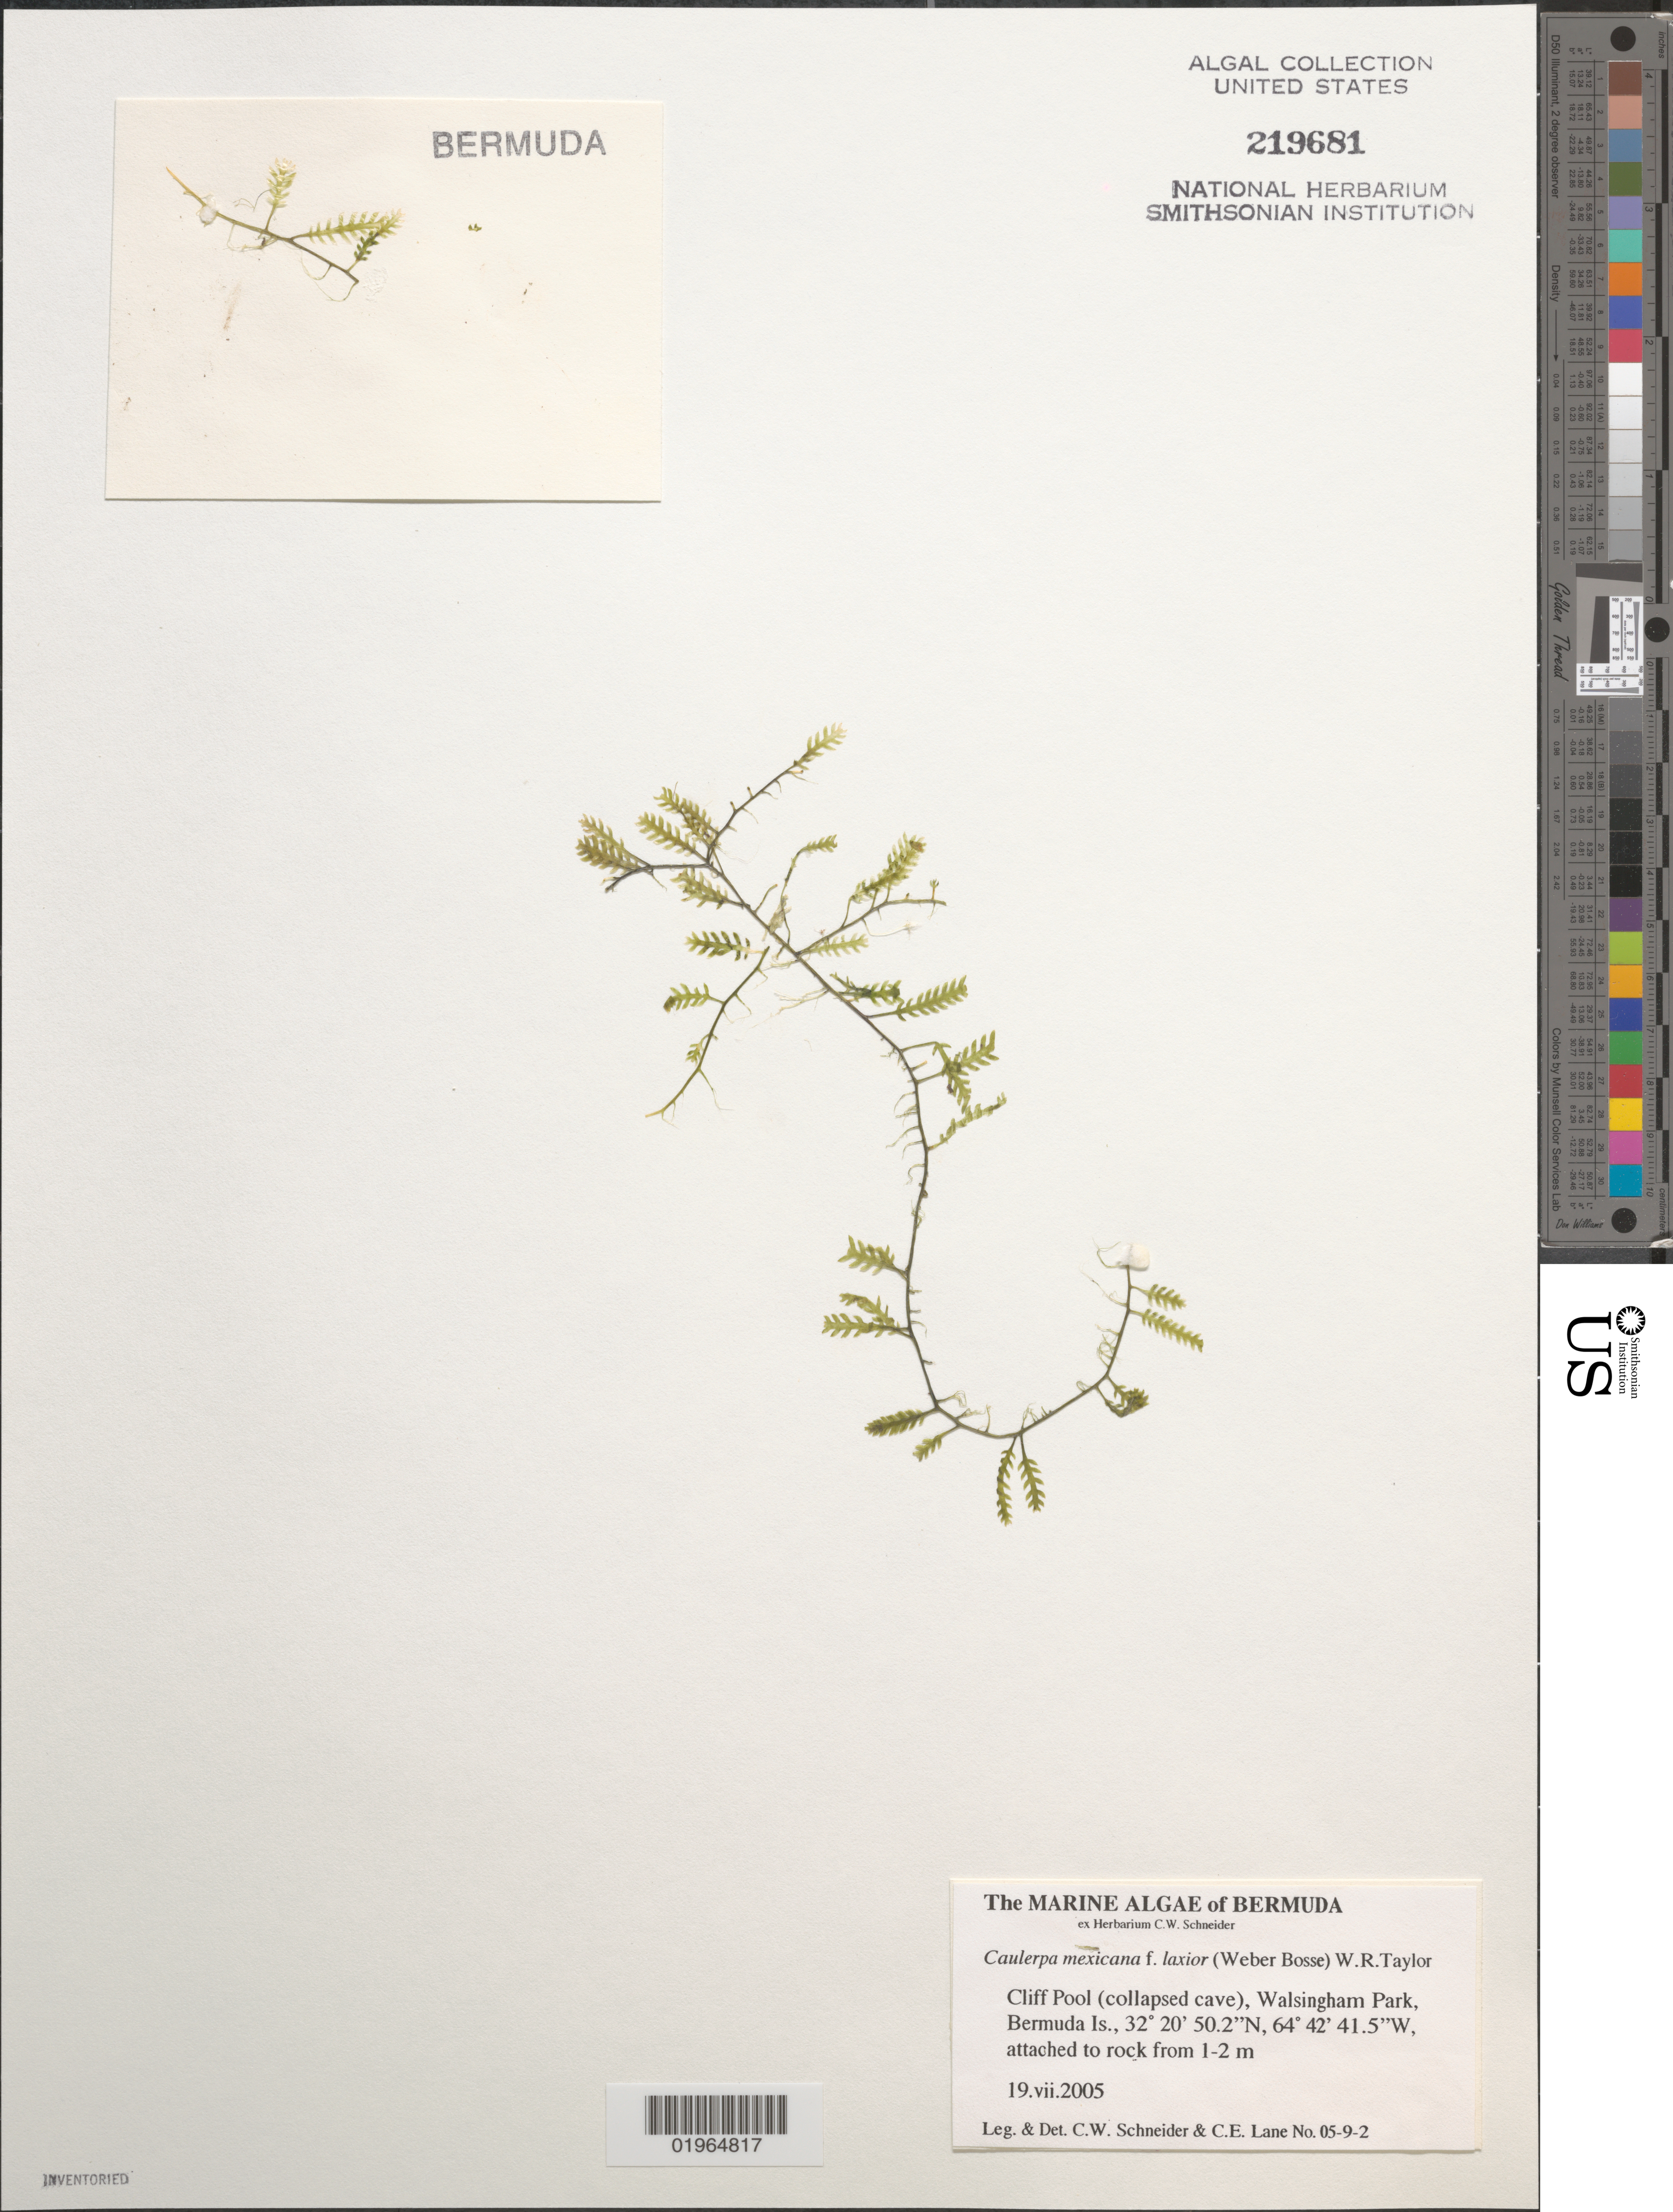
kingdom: Plantae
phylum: Chlorophyta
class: Ulvophyceae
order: Bryopsidales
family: Caulerpaceae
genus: Caulerpa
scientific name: Caulerpa mexicana f. laxior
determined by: Schneider, C. W.; Lane, C. E.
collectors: C. W. Schneider & C. E. Lane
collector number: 05-9-2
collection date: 2005-07-19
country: Bermuda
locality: Cliff Pool (collapsed cave), Walsingham Park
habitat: Attached to rock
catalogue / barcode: US 219681